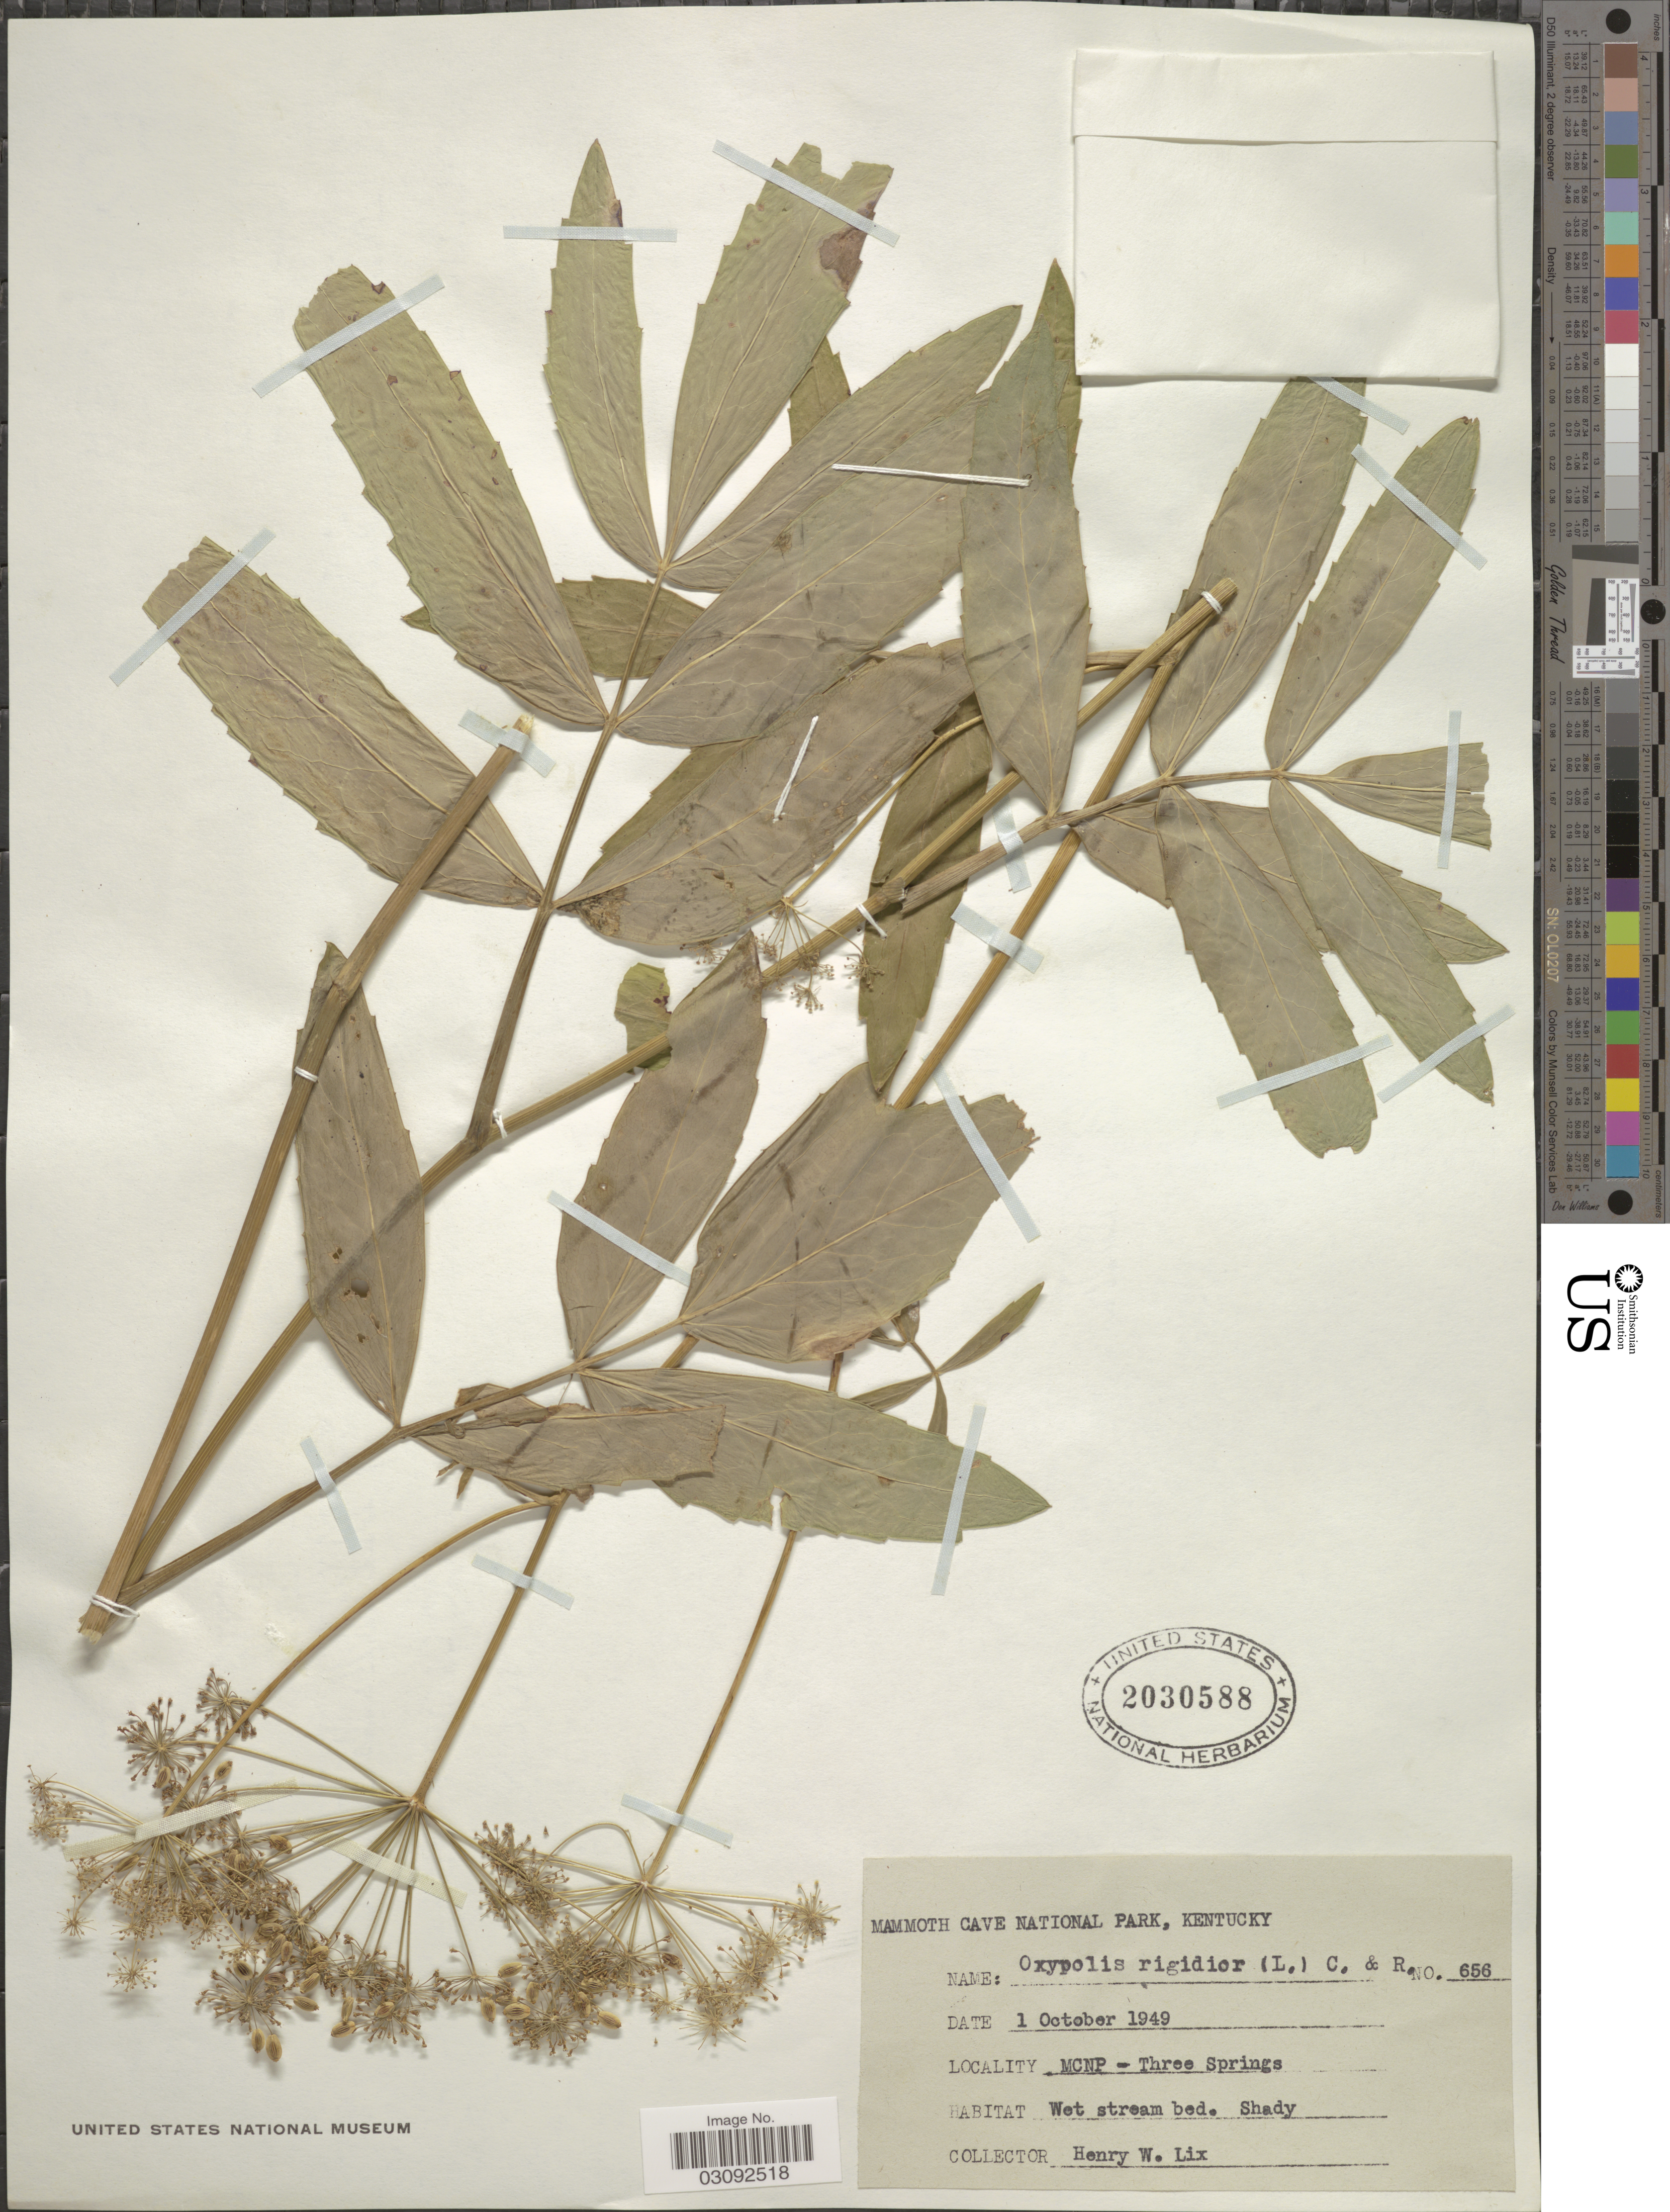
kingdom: Plantae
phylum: Tracheophyta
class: Magnoliopsida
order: Apiales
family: Apiaceae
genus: Oxypolis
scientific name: Oxypolis rigidior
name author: (L.) Raf.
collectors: H. W. Lix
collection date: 1949-10-01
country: United States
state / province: Kentucky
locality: Mammoth National Park, MCNP - Three Springs.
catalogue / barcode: US 2030588